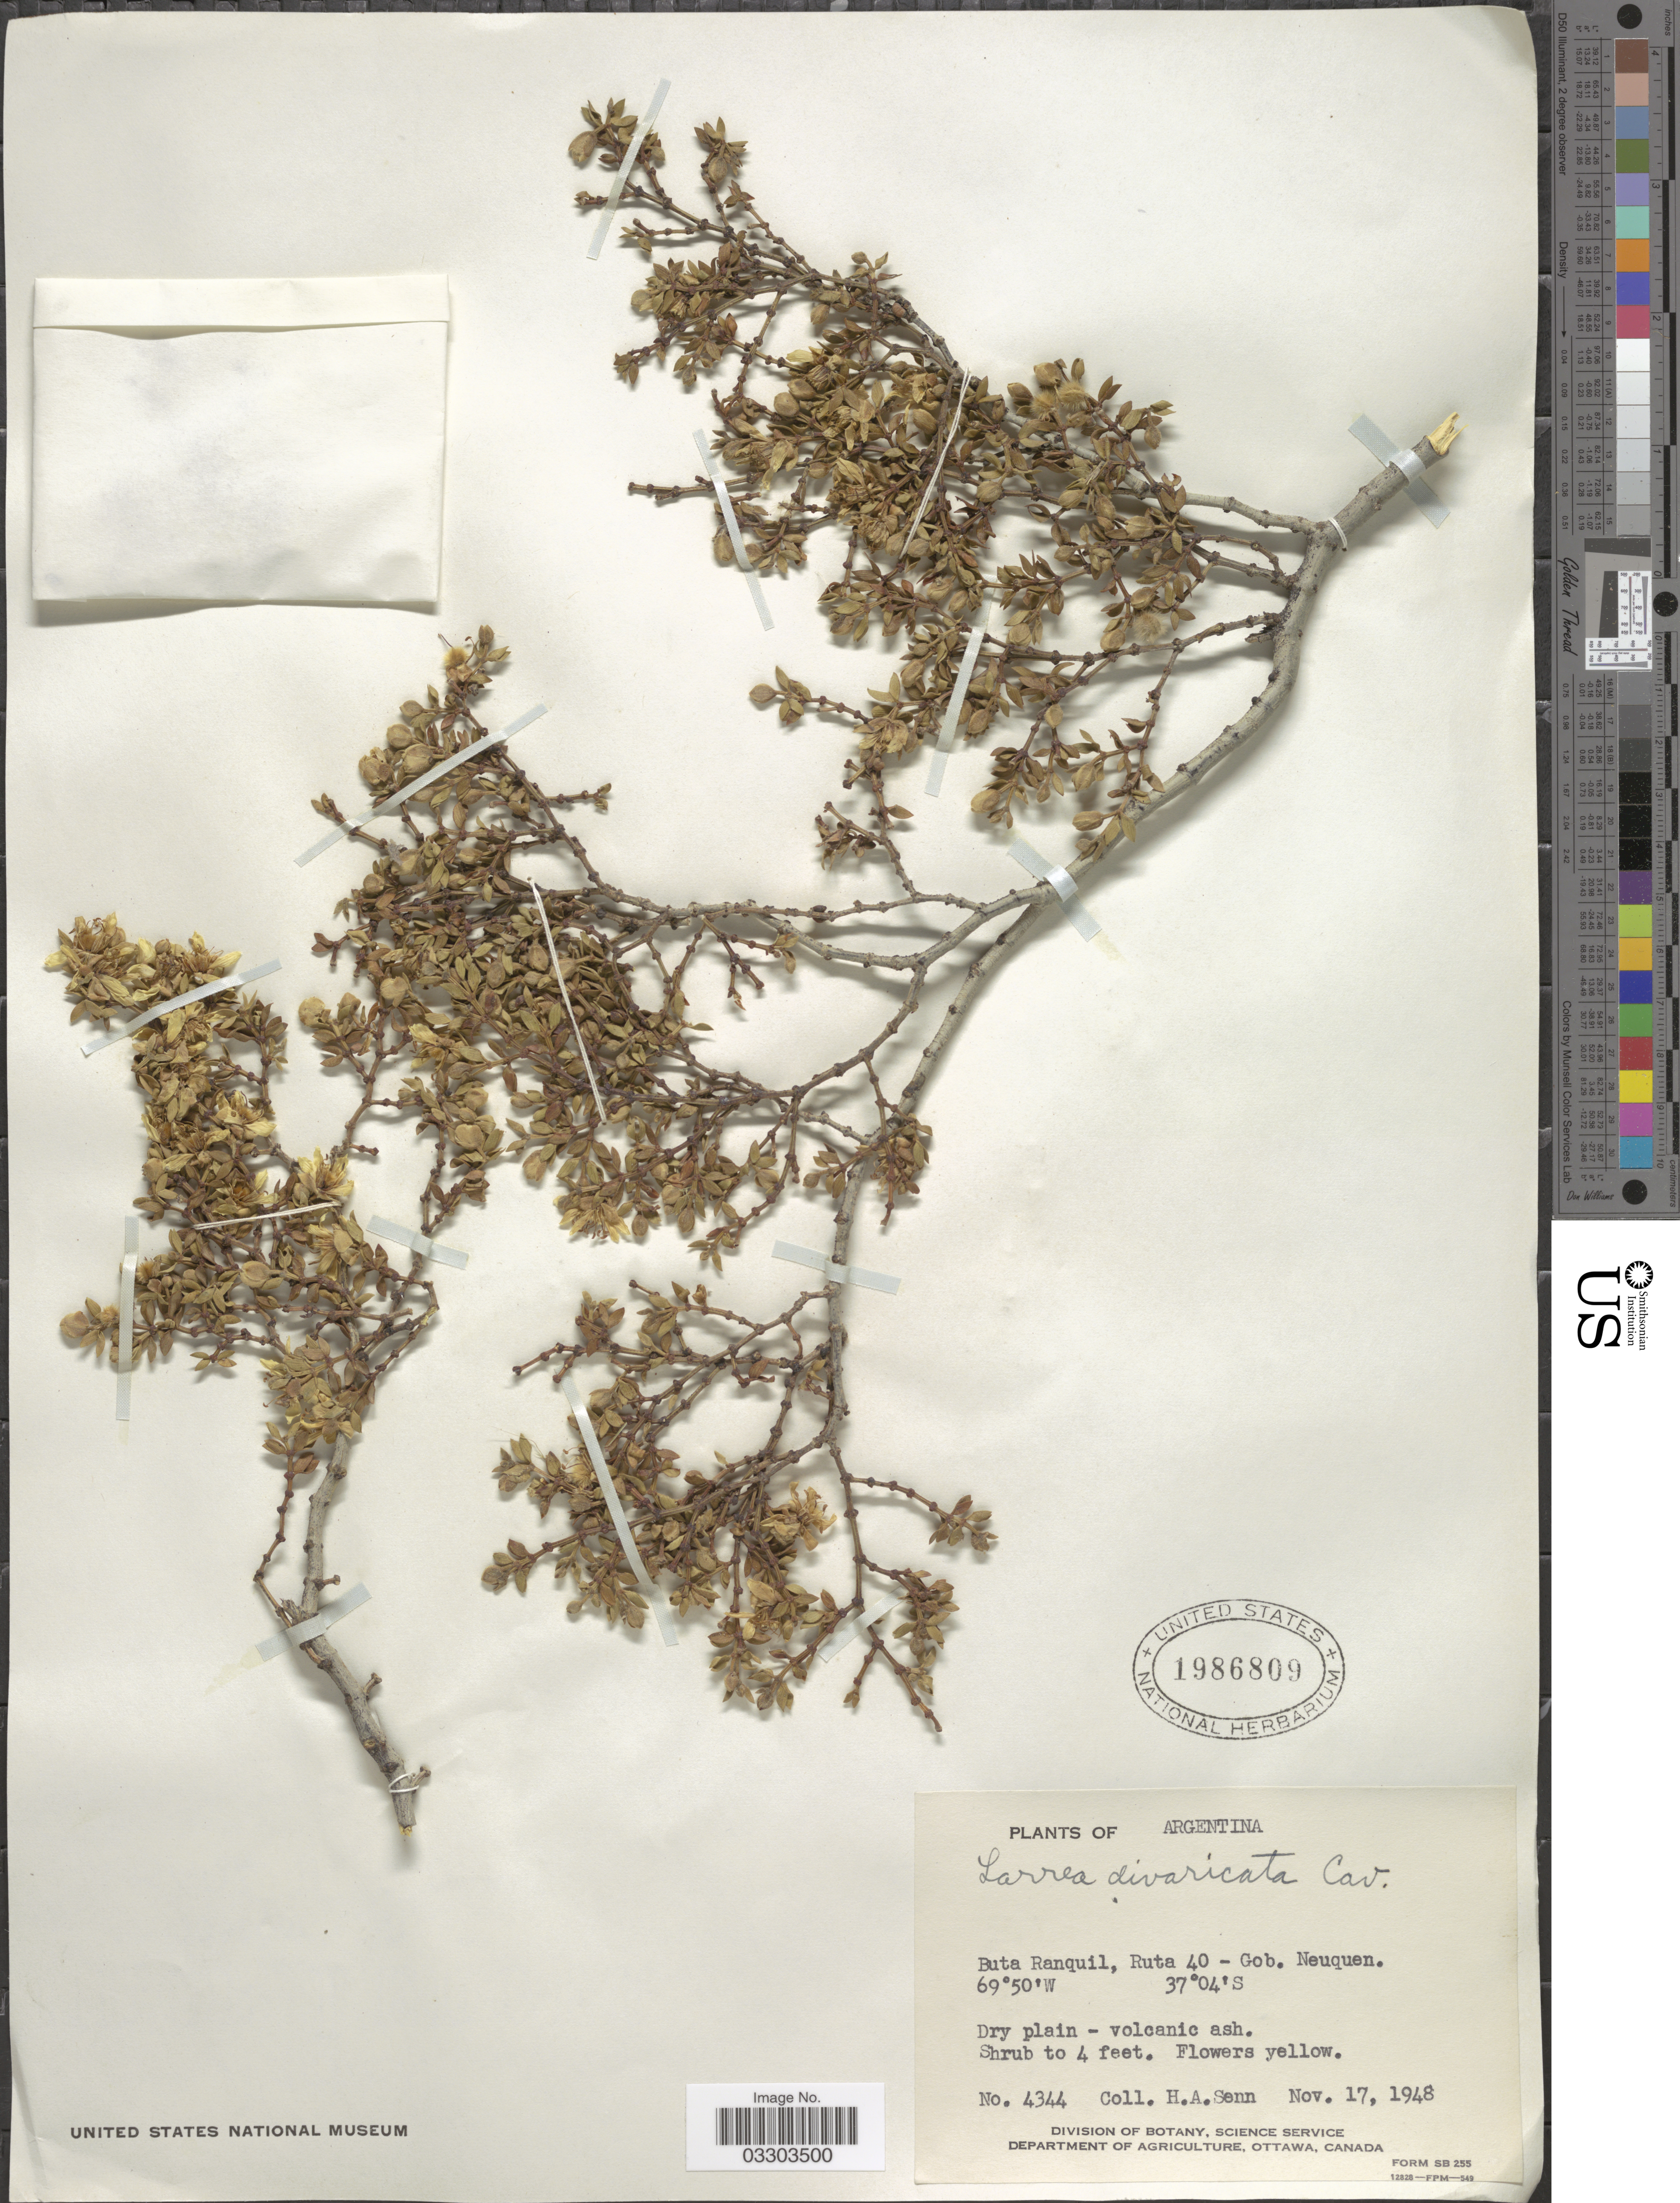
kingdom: Plantae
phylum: Tracheophyta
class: Magnoliopsida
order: Zygophyllales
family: Zygophyllaceae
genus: Larrea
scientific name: Larrea divaricata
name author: Cav.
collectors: H. Senn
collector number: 4344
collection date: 1948-11-17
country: Argentina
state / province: Neuquen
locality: Buta Ranquil, Ruta 40 - Gob. Neuquen.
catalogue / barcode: US 1986809